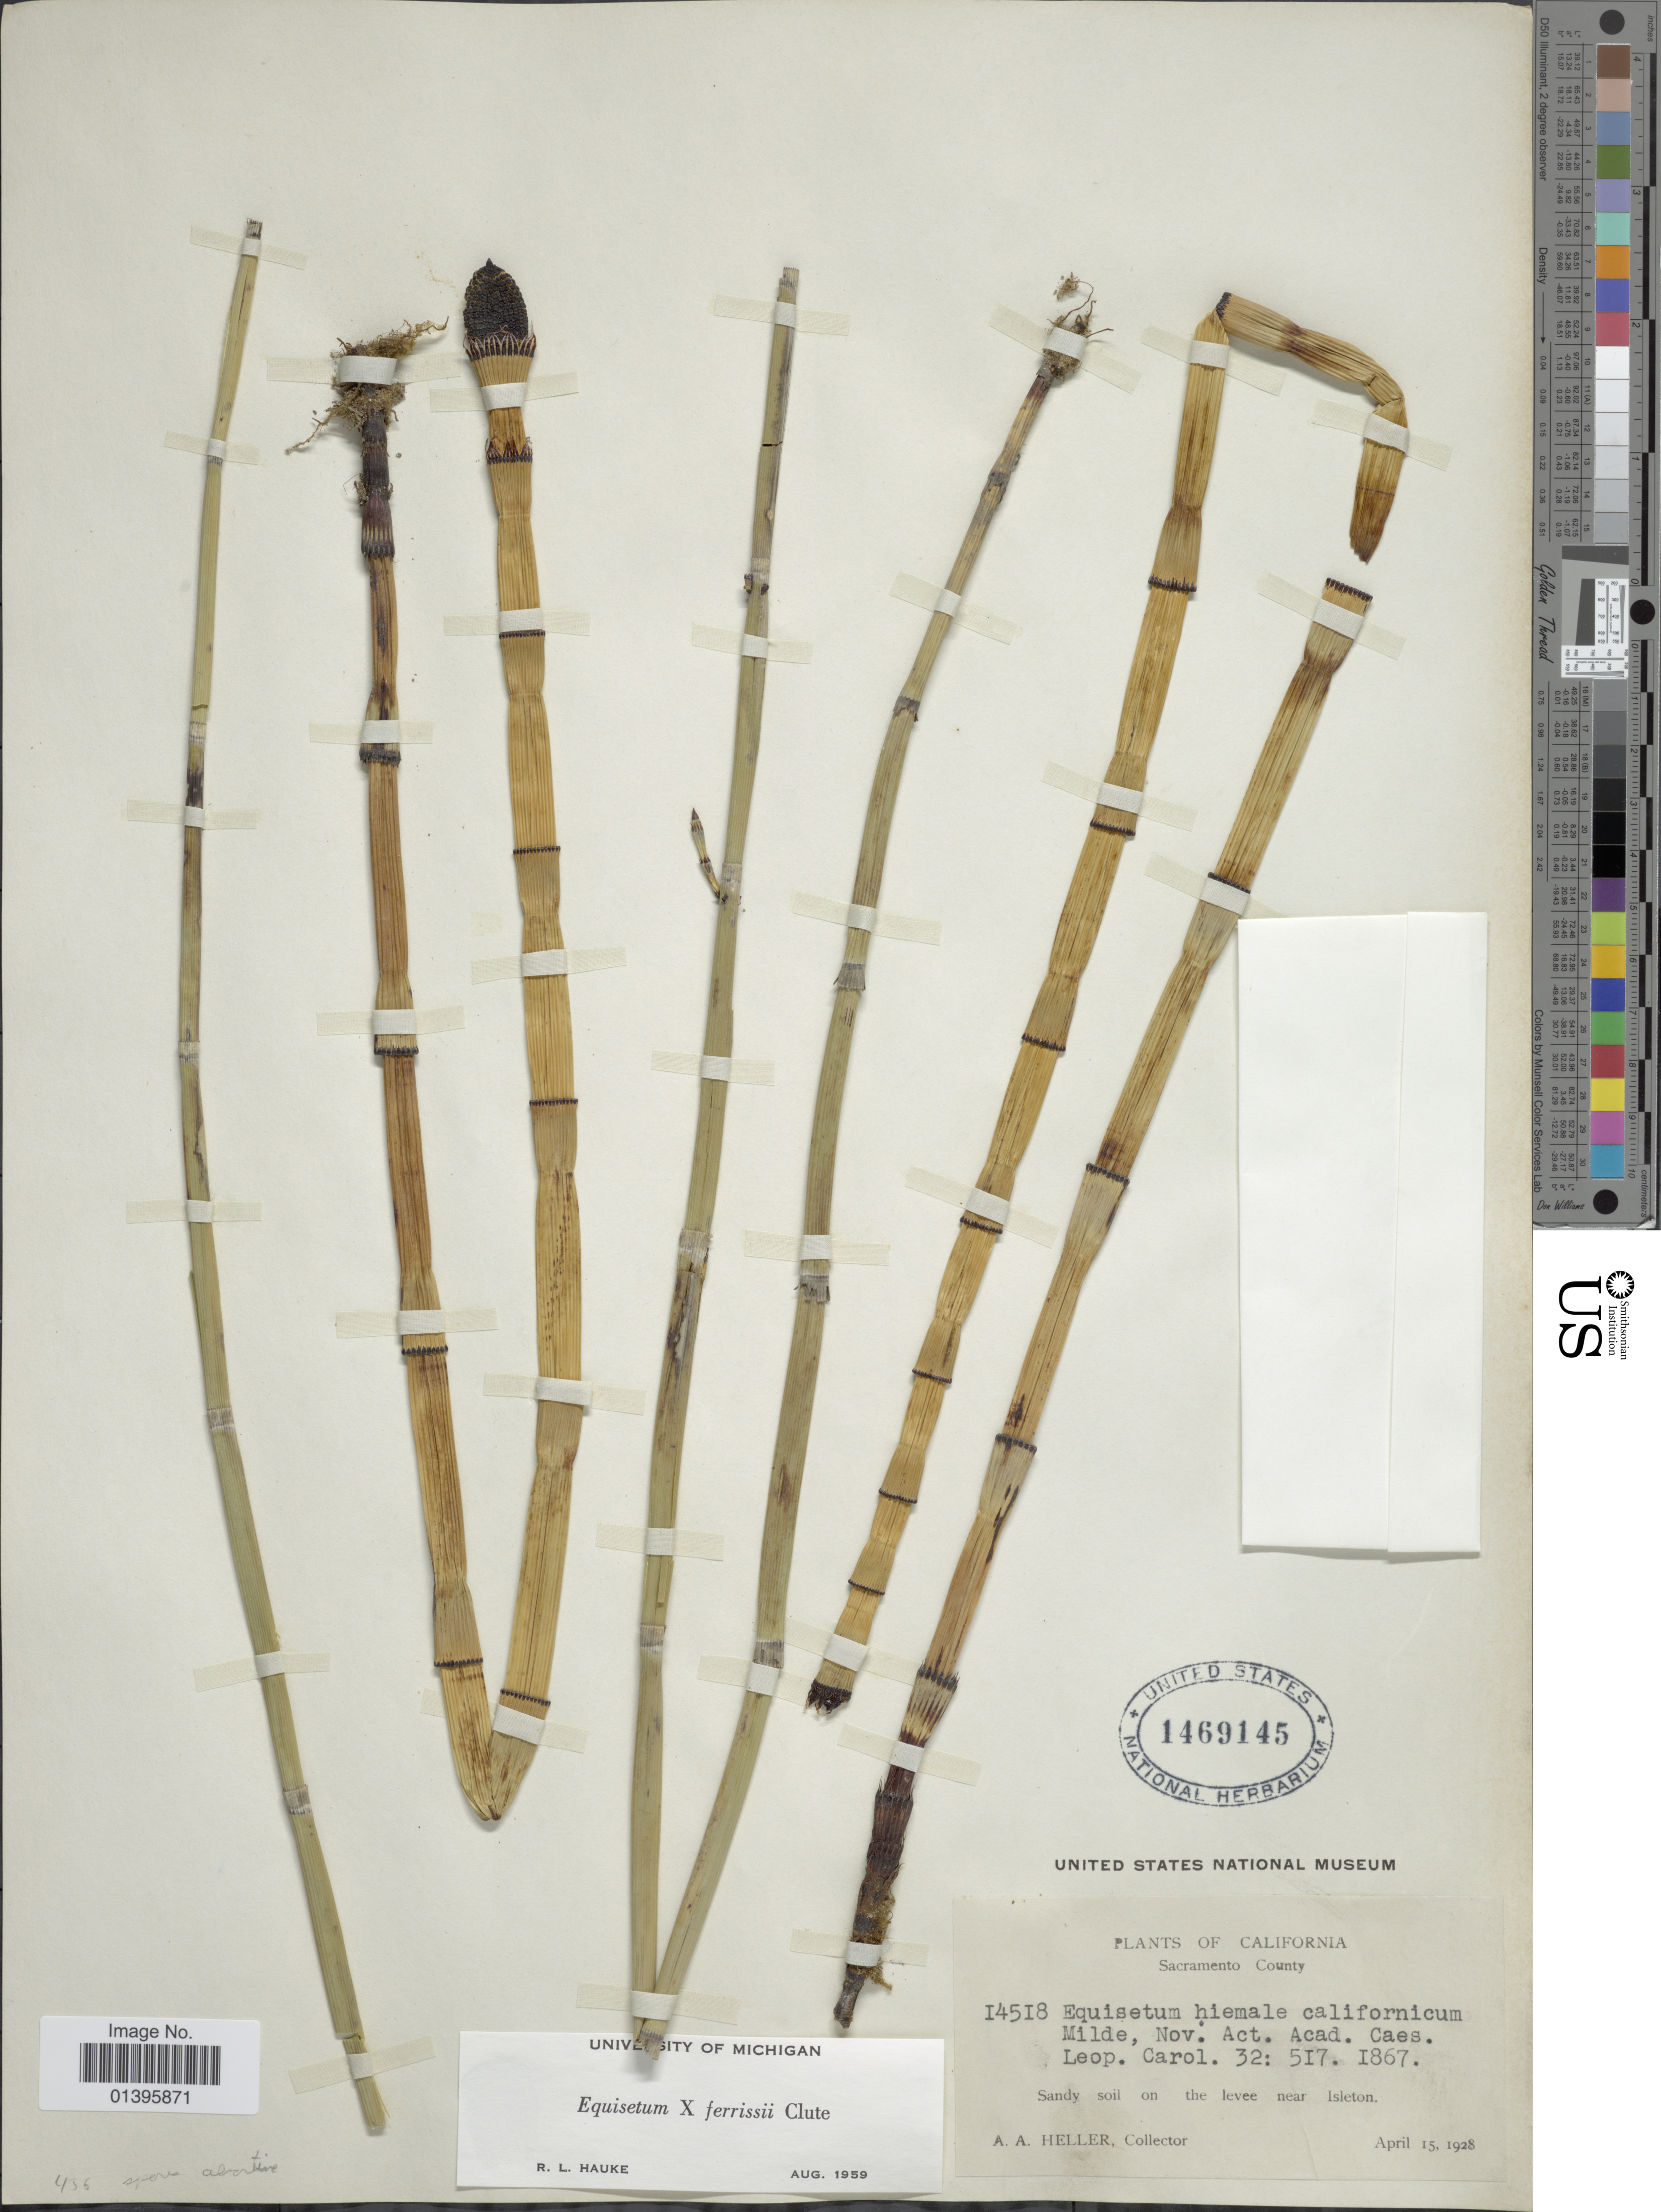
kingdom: Plantae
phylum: Tracheophyta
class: Polypodiopsida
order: Equisetales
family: Equisetaceae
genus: Equisetum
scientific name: Equisetum x ferrissii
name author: Clute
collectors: A. A. Heller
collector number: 14518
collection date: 1928-04-15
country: United States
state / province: California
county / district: Sacramento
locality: Sacramento County. Sandy soil on the levee near Isleton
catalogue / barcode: US 1469145